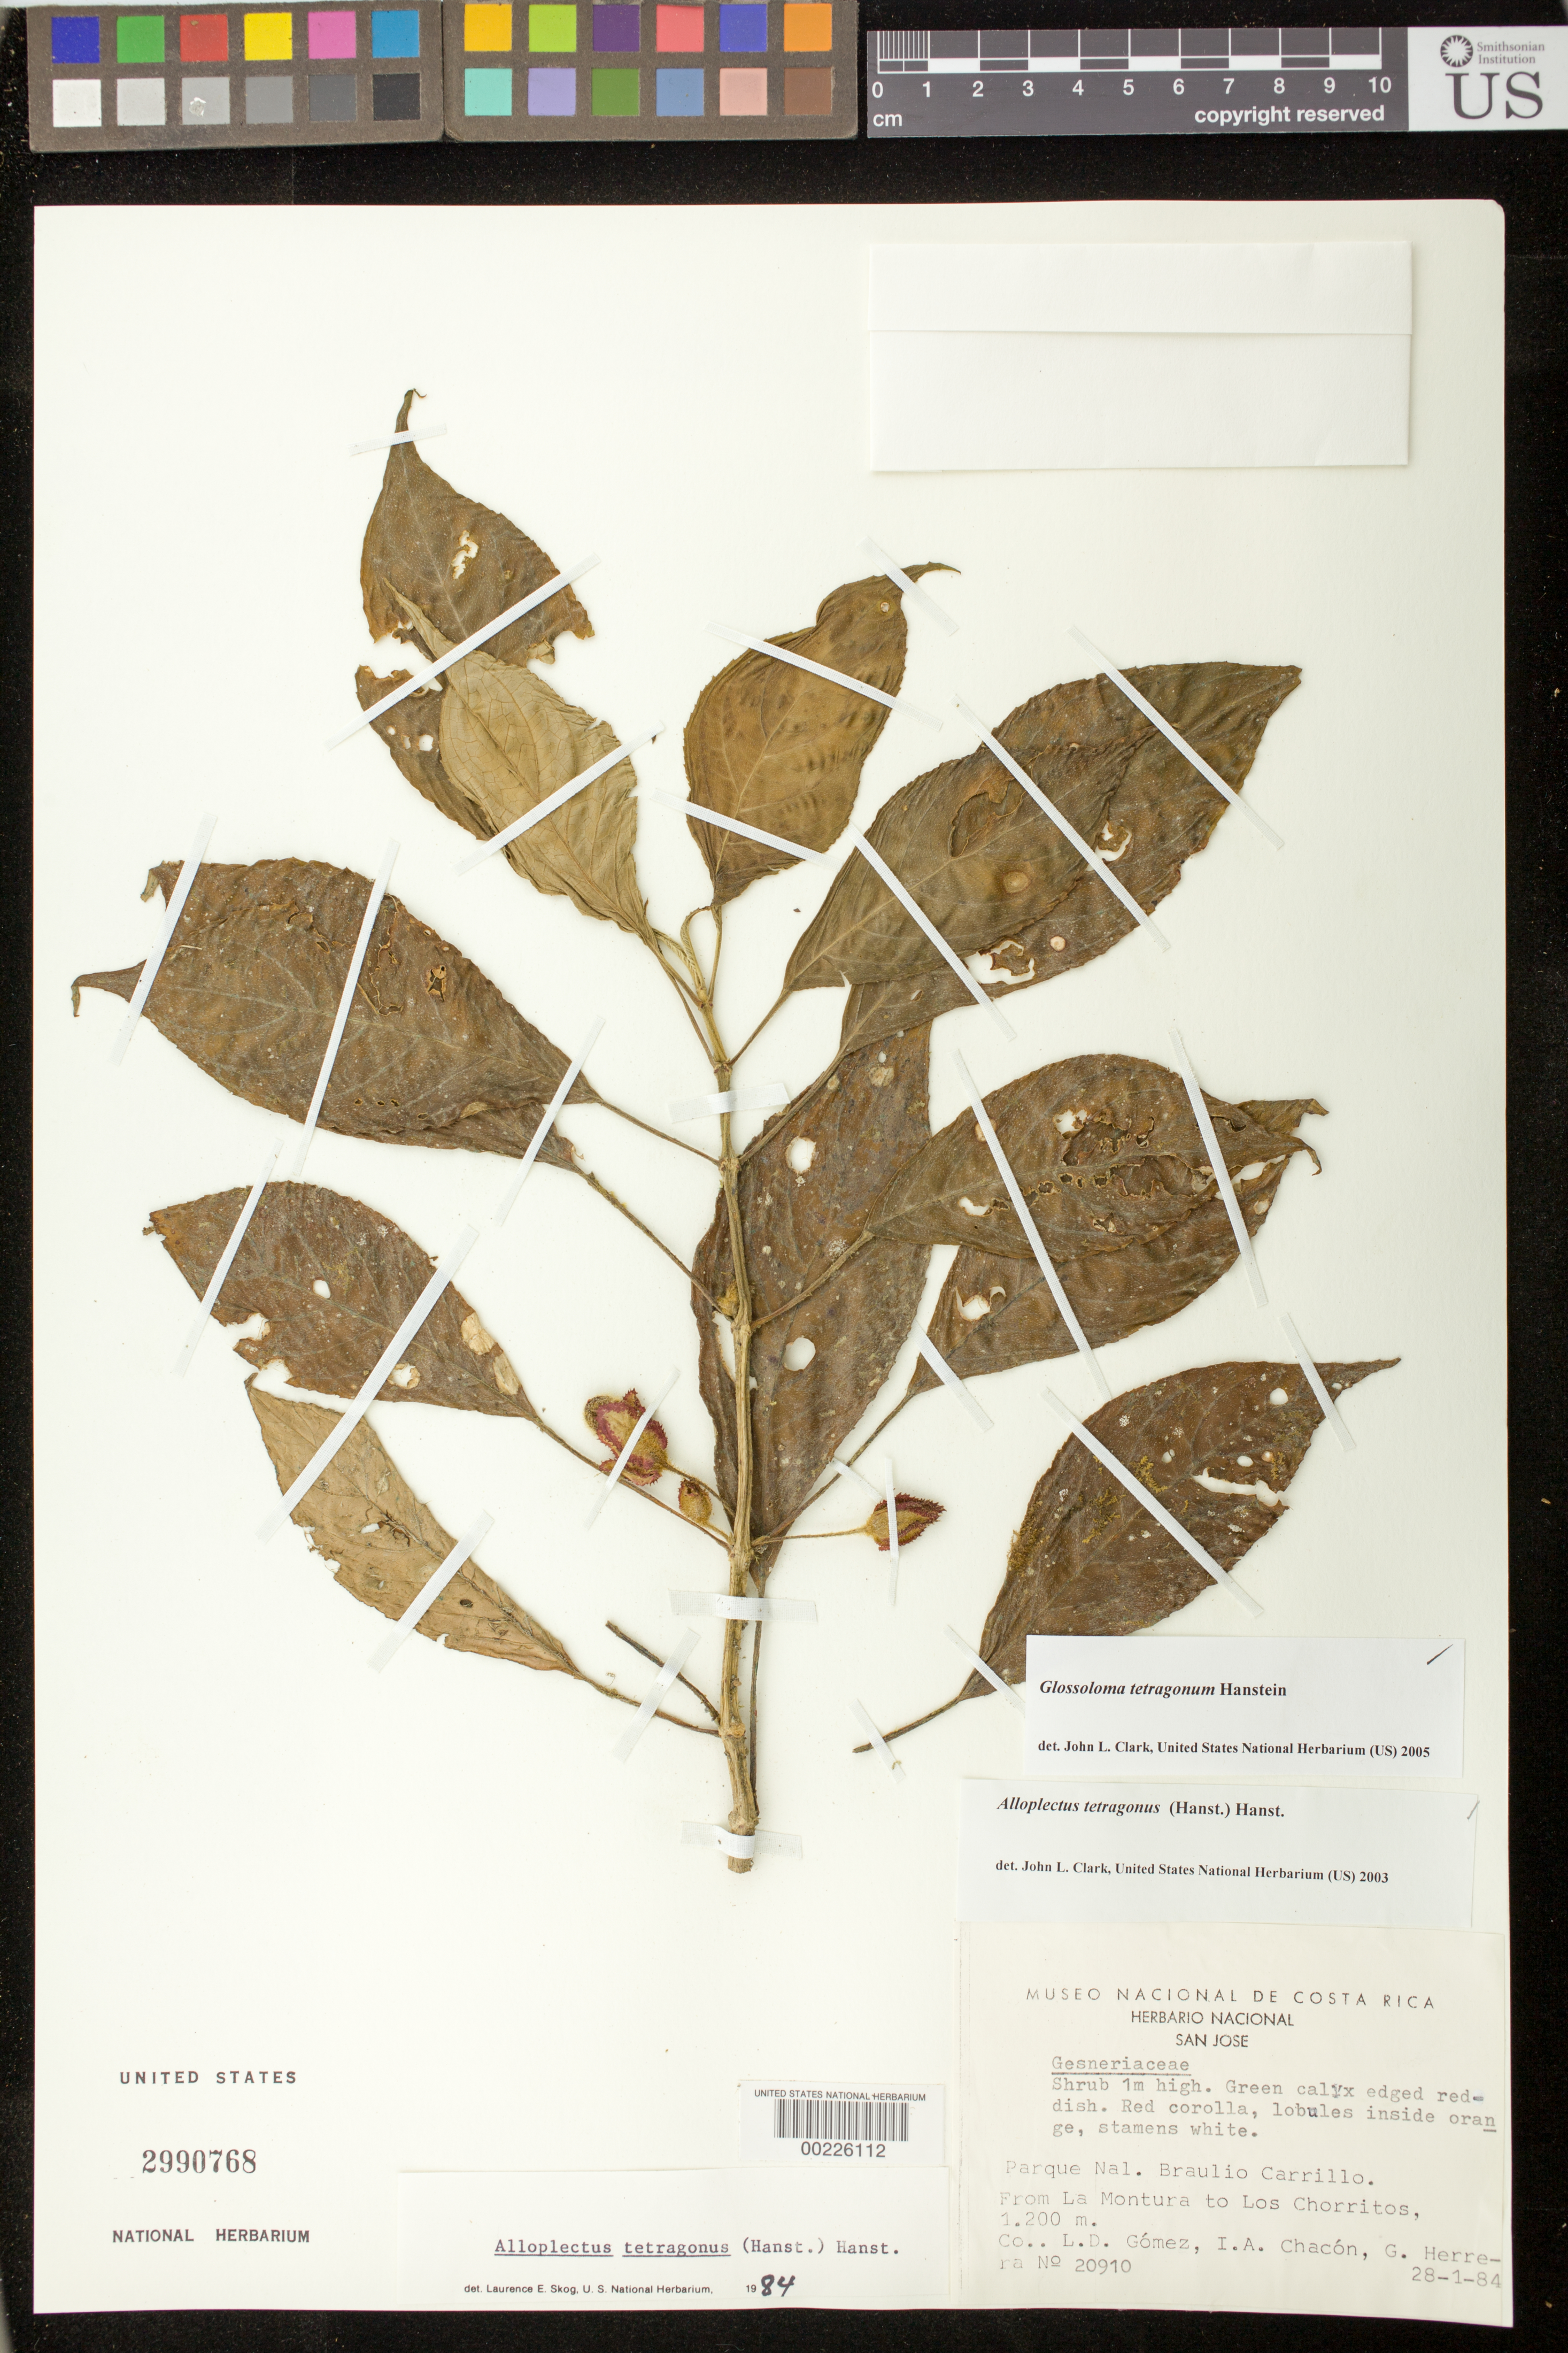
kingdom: Plantae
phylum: Tracheophyta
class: Magnoliopsida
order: Lamiales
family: Gesneriaceae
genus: Glossoloma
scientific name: Glossoloma tetragonum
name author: Hanst.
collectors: L. D. Gómez, I. Chacón & G. Herrera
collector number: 20910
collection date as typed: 28 Jan 1984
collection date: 1984-01-28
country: Costa Rica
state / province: San José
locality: Parque Braulio Carrillo, from La Montura to Los Chorritos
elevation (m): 1200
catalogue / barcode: US 2990768